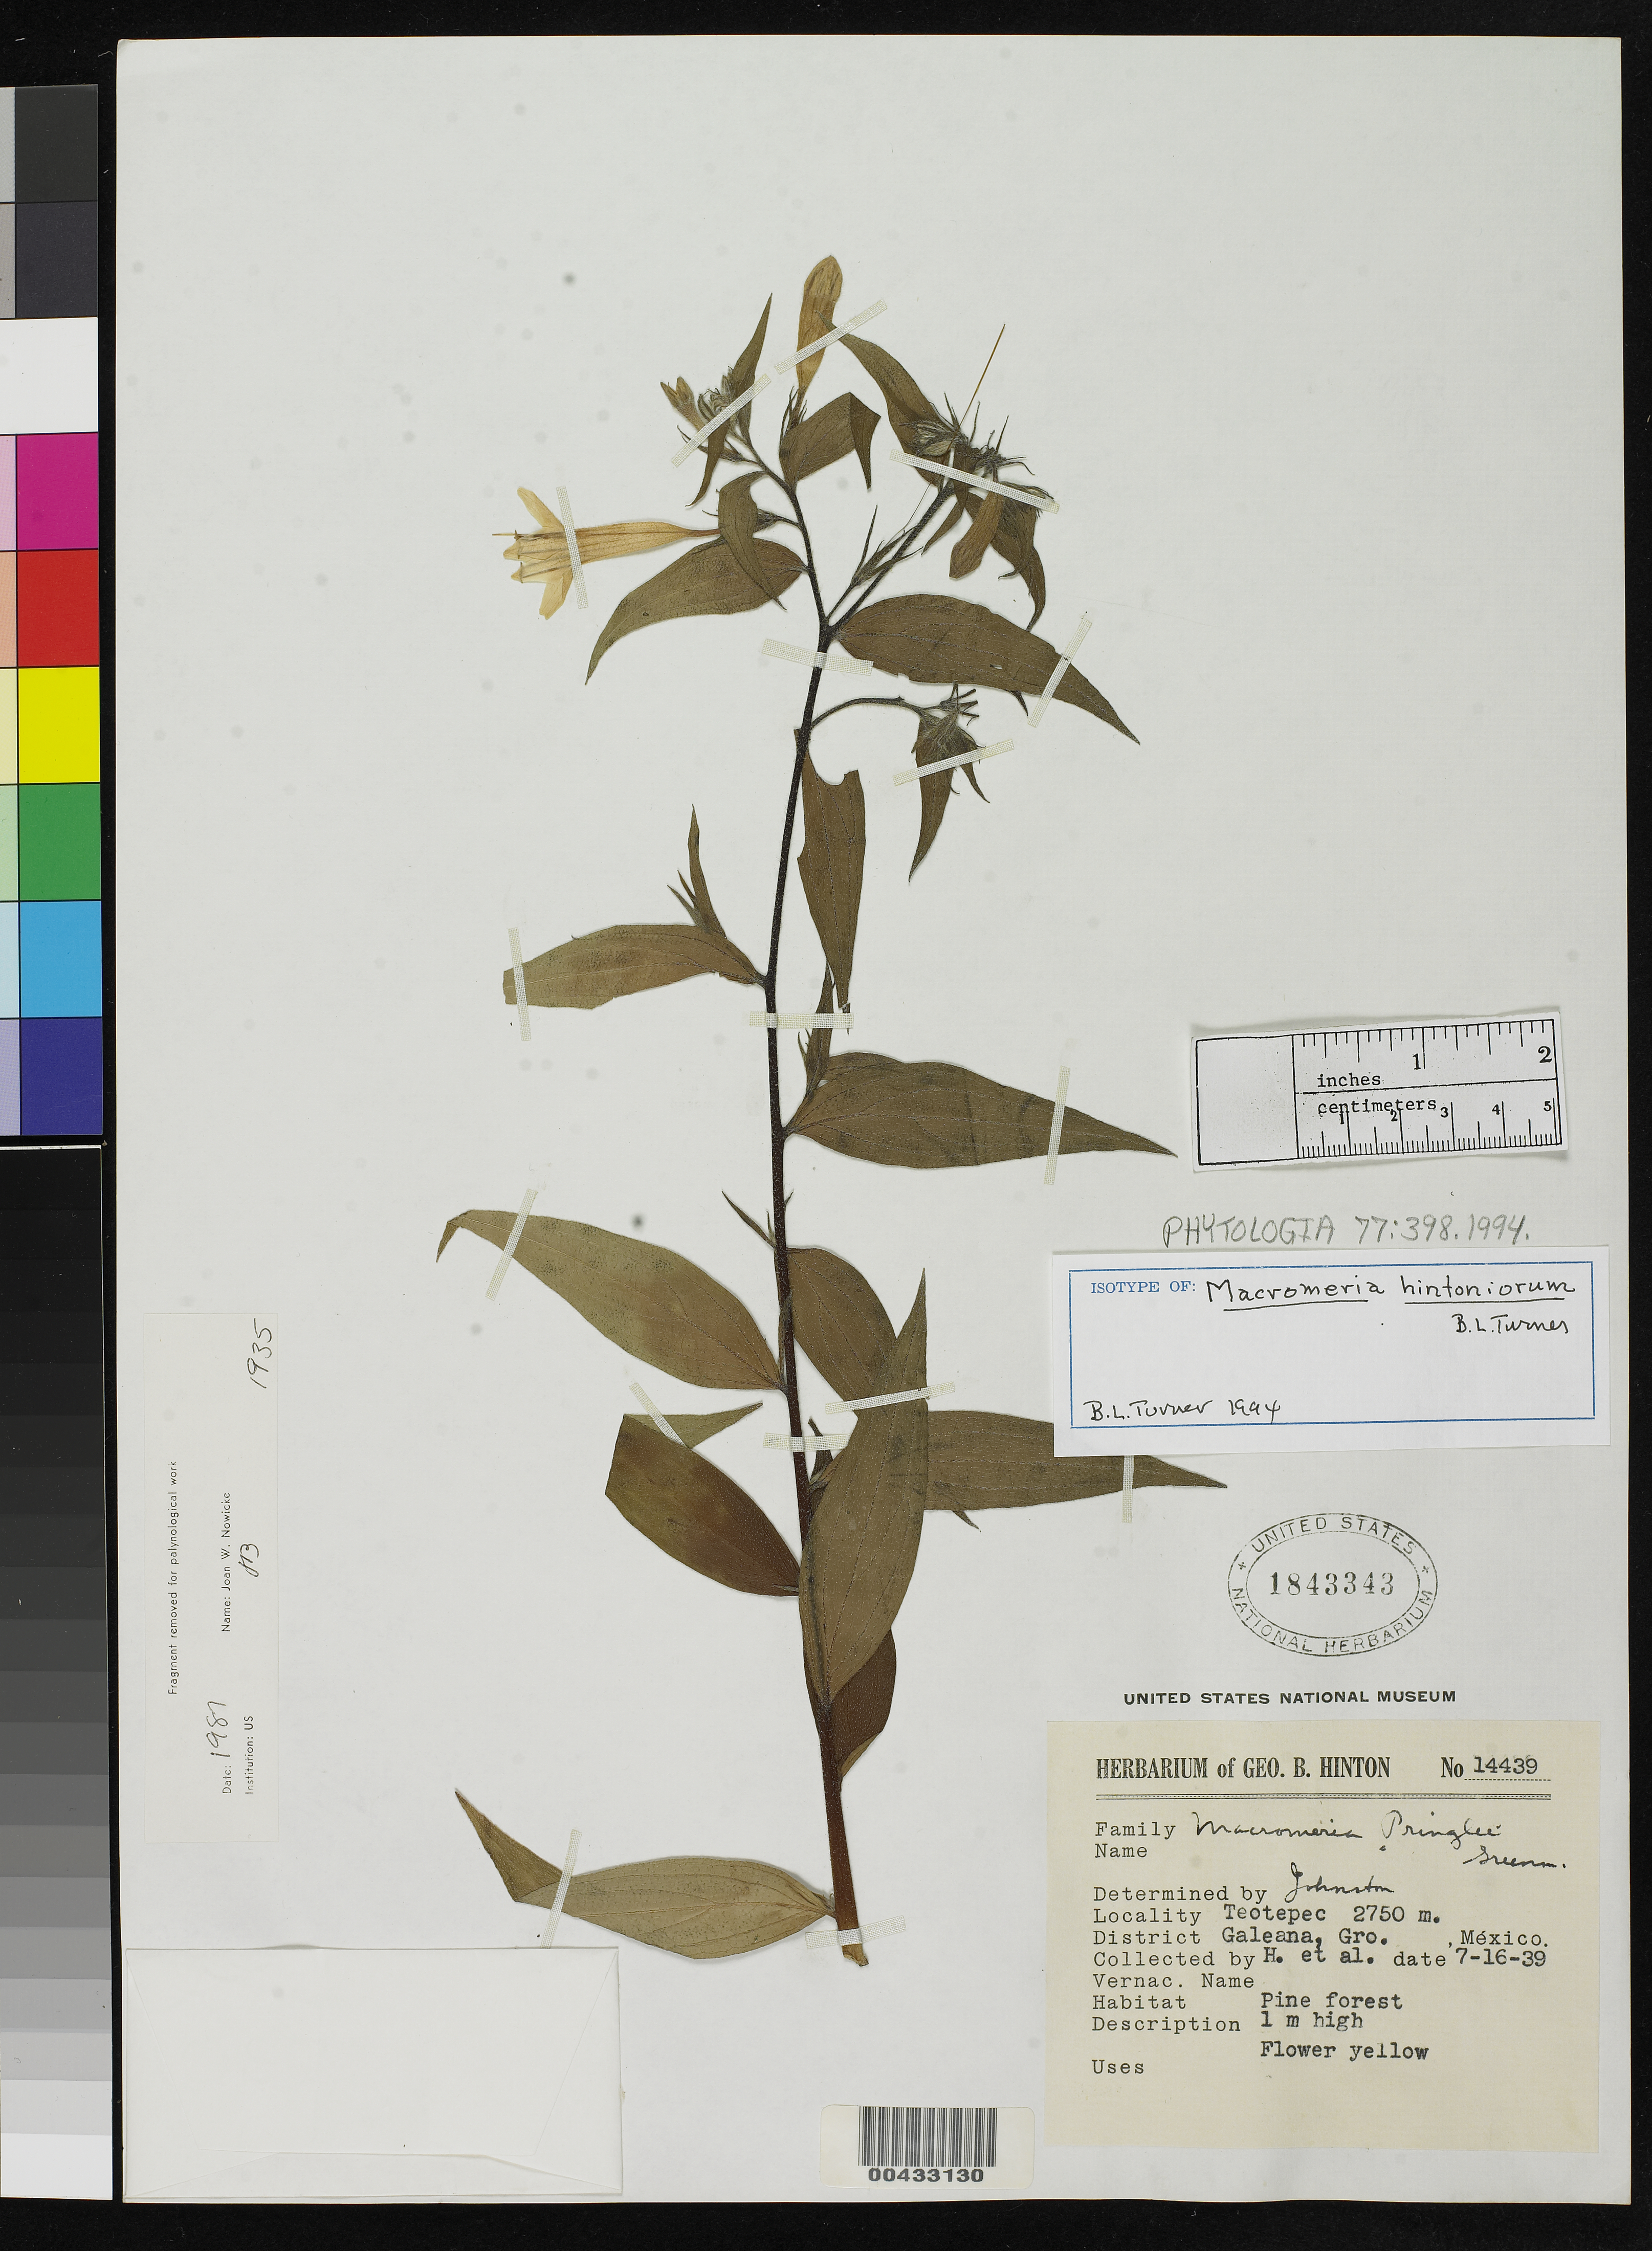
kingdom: Plantae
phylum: Tracheophyta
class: Magnoliopsida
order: Boraginales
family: Boraginaceae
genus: Macromeria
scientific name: Macromeria hintoniorum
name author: B.L. Turner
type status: Isotype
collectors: G. B. Hinton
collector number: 14439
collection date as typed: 16 Jul 1939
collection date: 1939-07-16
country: Mexico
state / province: Guerrero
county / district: Galeana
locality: Teotepec.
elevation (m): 2750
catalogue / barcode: US 1843343